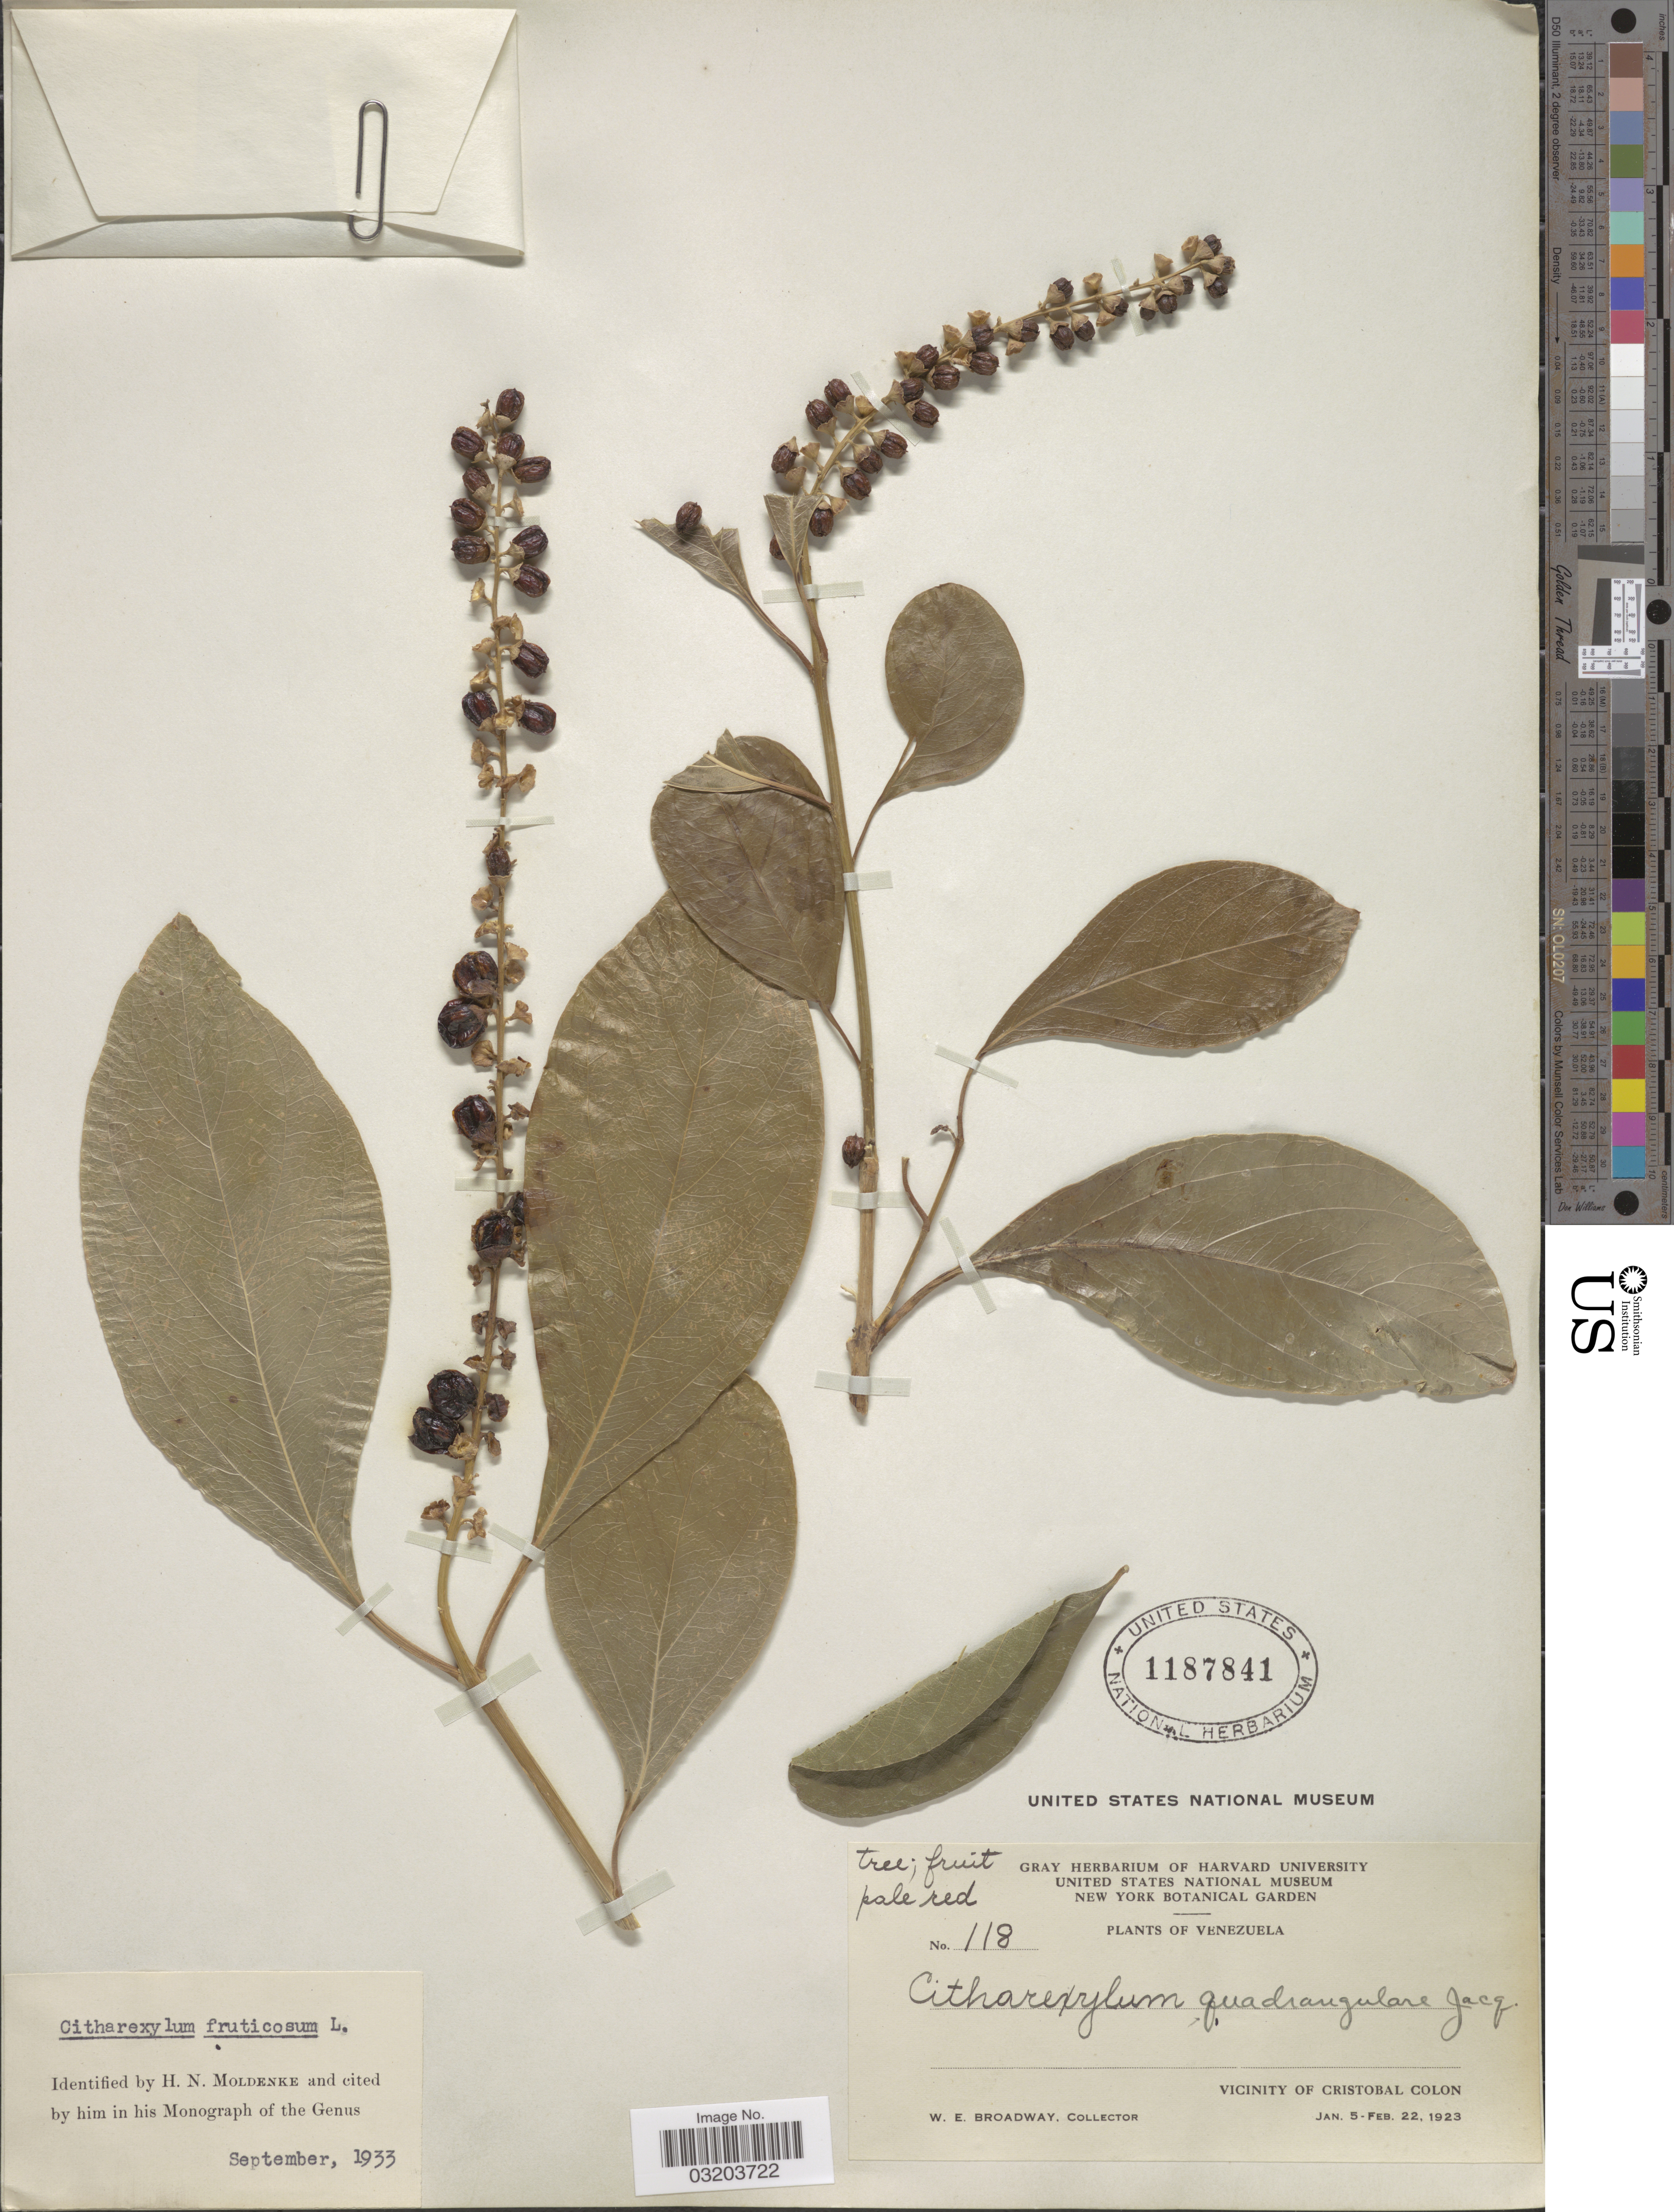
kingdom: Plantae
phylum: Tracheophyta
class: Magnoliopsida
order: Lamiales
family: Verbenaceae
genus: Citharexylum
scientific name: Citharexylum fruticosum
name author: L.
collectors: W. E. Broadway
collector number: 118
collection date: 1923-01-05/1923-02-22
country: Venezuela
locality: Vicinity of Cristobal Colon.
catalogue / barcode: US 1187841